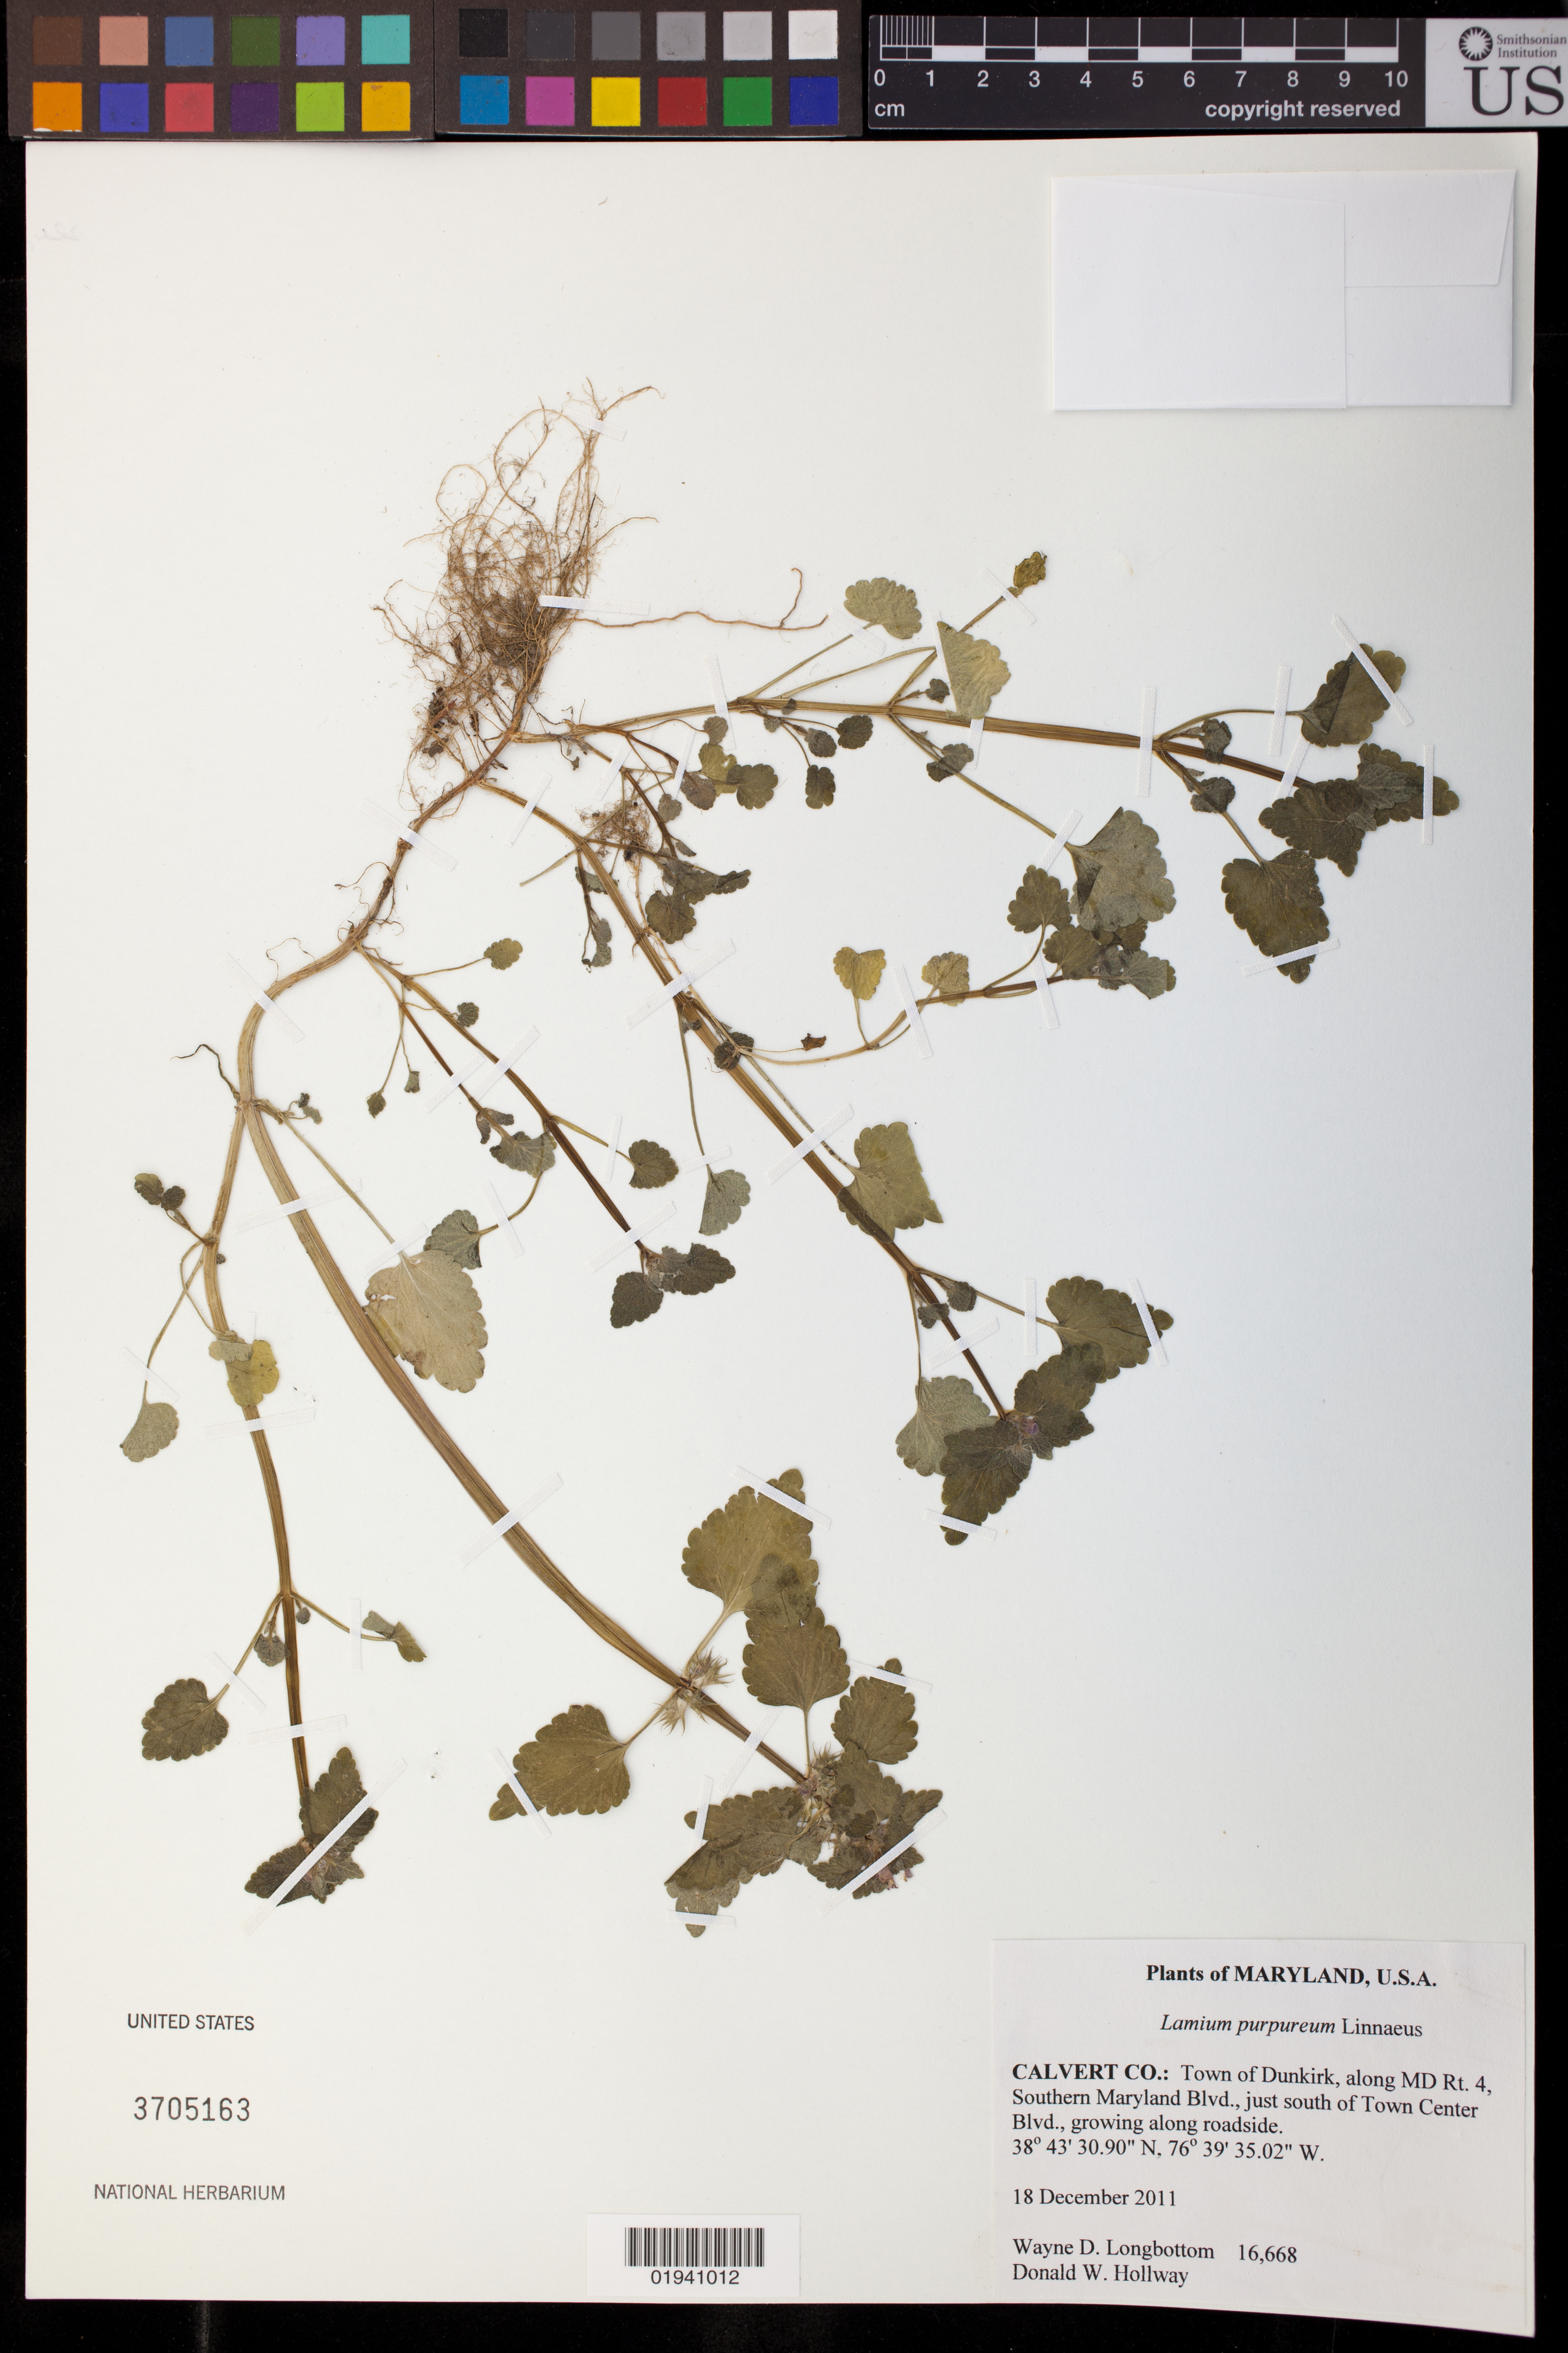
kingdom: Plantae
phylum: Tracheophyta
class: Magnoliopsida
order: Lamiales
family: Lamiaceae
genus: Lamium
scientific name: Lamium purpureum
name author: L.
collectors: W. D. Longbottom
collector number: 16668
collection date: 2011-12-18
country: United States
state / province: Maryland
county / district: Calvert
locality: Town of Dunkirk, along MD Rt. 4, Southern Maryland Blvd., just south of Town Center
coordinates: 38 42 10.90 N, 76 41 34.00 W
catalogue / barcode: US 3705163